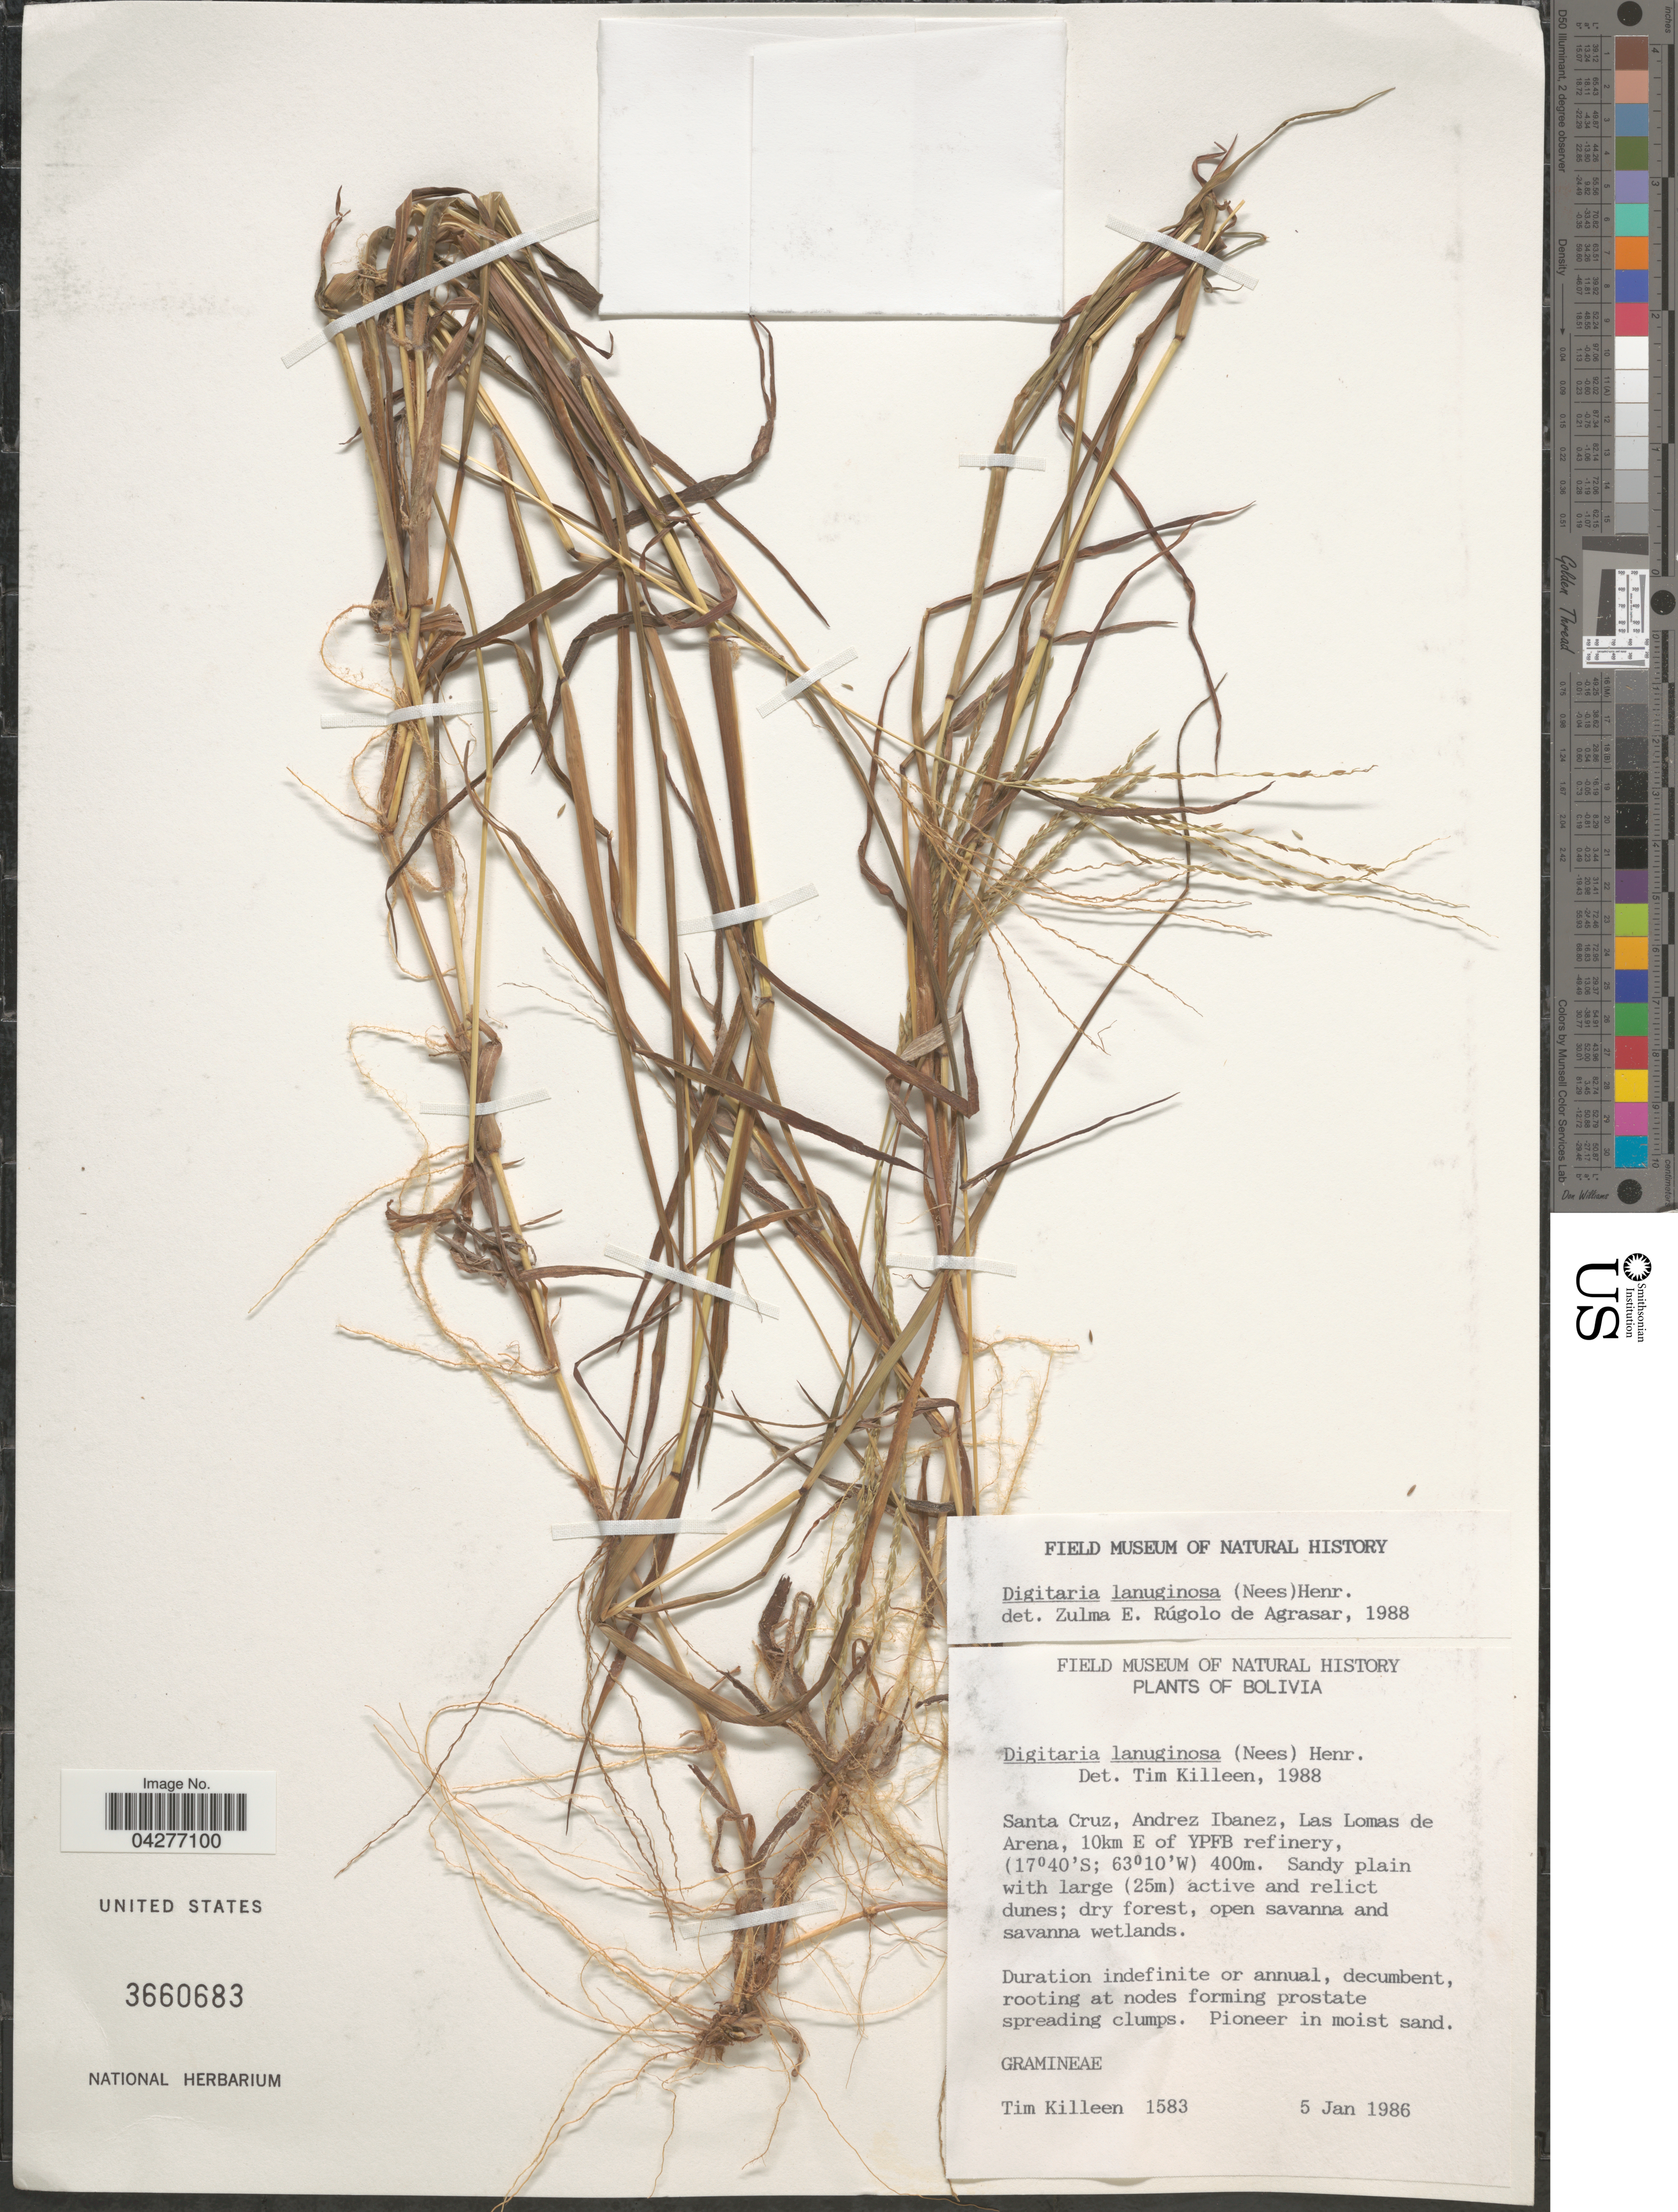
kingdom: Plantae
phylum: Tracheophyta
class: Liliopsida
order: Poales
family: Poaceae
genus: Digitaria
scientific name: Digitaria lanuginosa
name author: (Nees) Henr.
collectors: T. J. Killeen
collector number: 1583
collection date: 1986-01-05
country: Bolivia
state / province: Santa Cruz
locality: Andrez Ibanez, Las Lomas de Arena, 10km E of YPFB refinery.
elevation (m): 400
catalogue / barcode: US 3660683